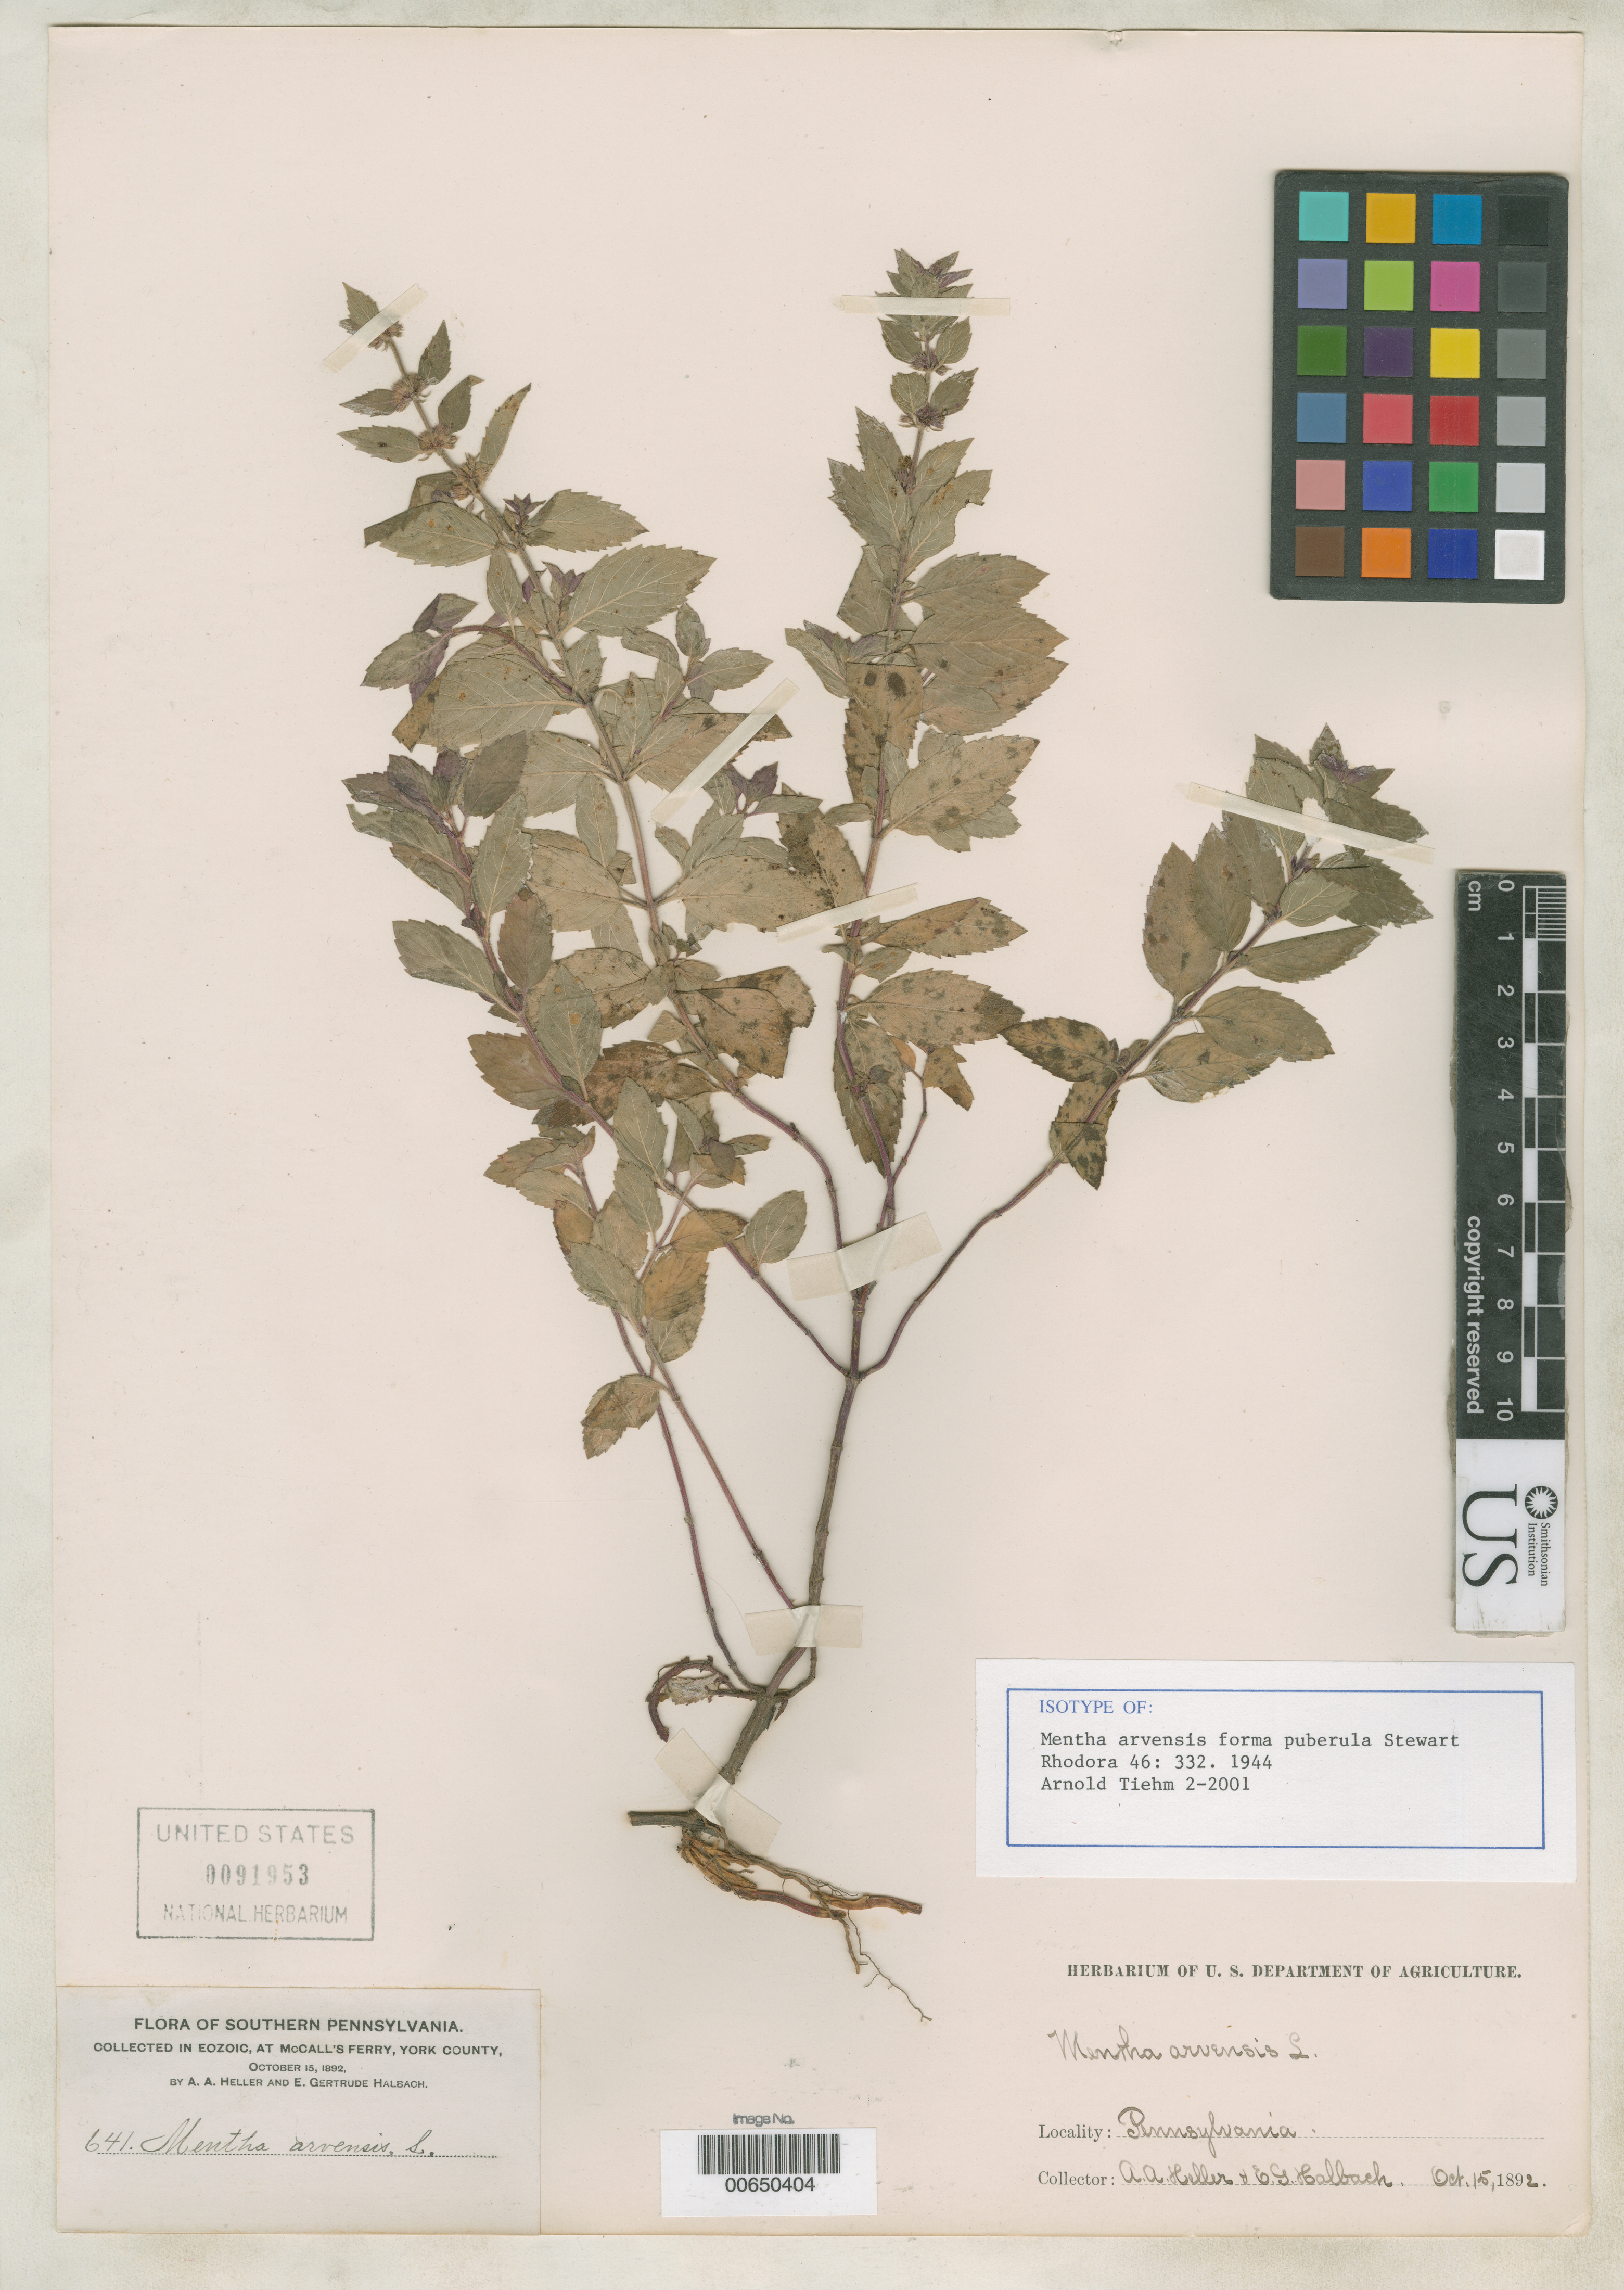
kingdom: Plantae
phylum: Tracheophyta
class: Magnoliopsida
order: Lamiales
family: Lamiaceae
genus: Mentha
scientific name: Mentha arvensis f. puberula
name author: S.R. Stewart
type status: Isotype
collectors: A. A. Heller & E. G. Halbach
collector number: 641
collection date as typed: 15 Oct 1892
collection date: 1892-10-15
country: United States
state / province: Pennsylvania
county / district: York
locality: At McCall's Ferry.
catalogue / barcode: US 91953